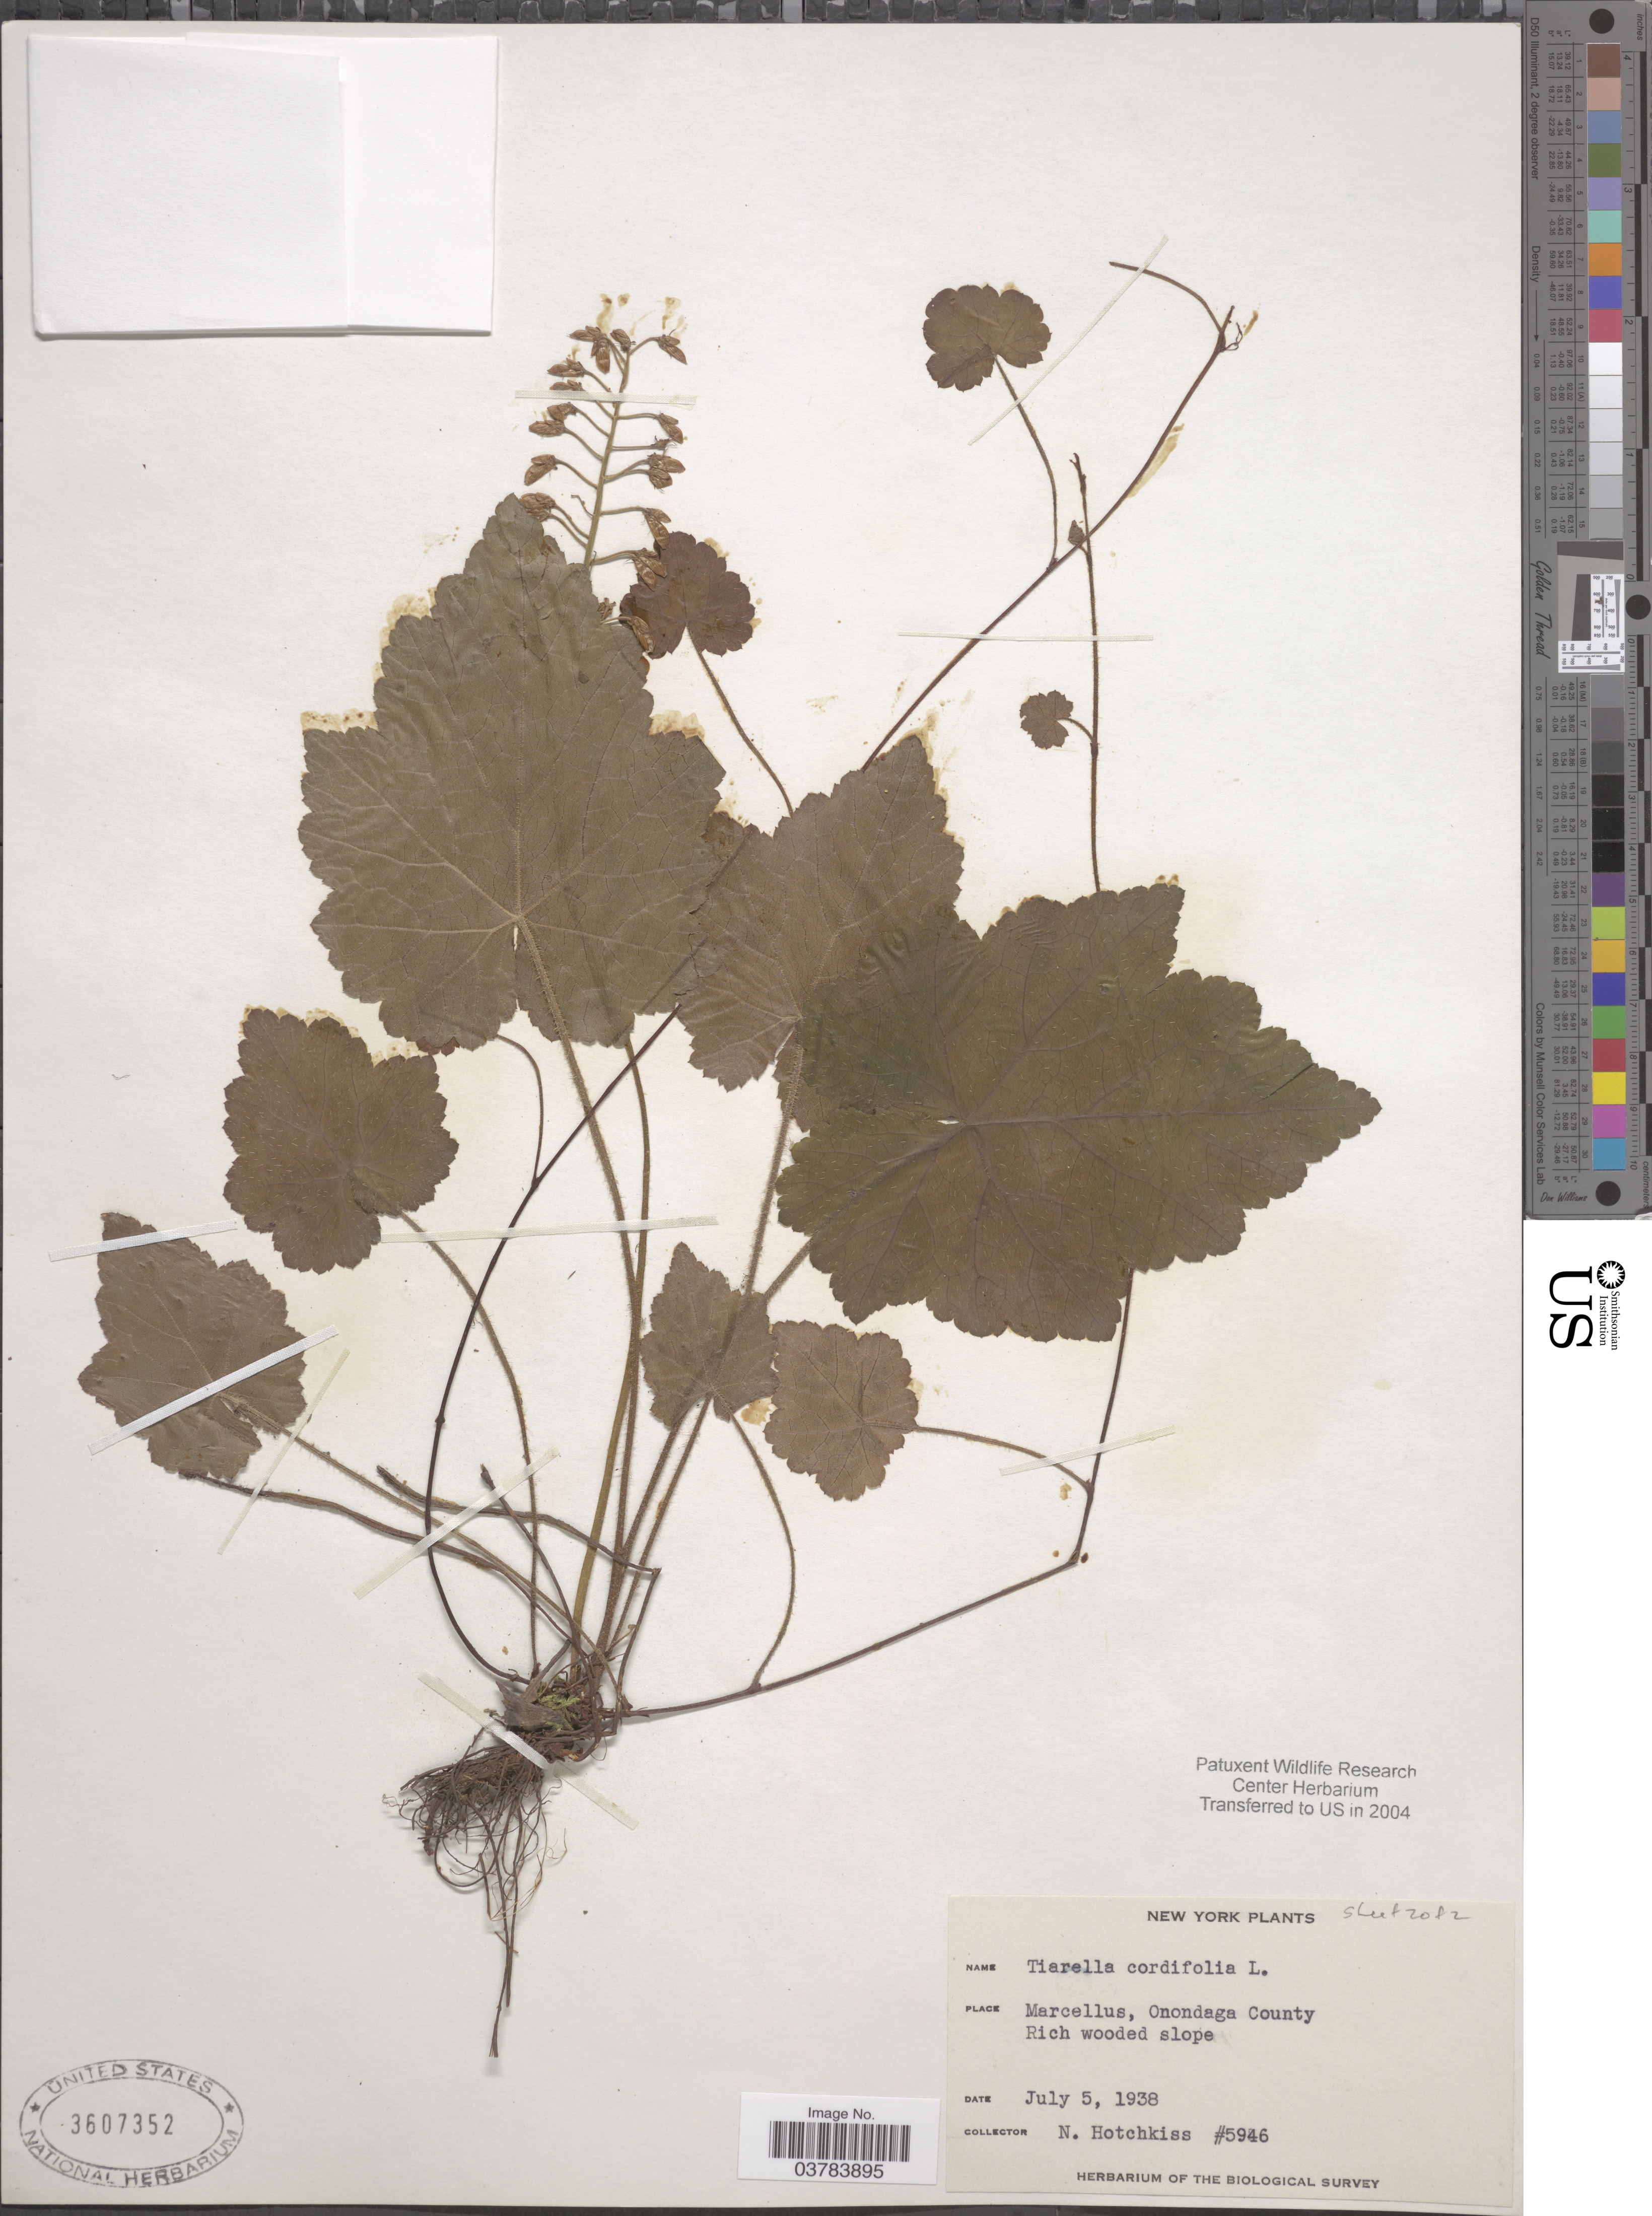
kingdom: Plantae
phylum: Tracheophyta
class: Magnoliopsida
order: Saxifragales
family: Saxifragaceae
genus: Tiarella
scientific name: Tiarella cordifolia var. typica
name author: Lakela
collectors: N. Hotchkiss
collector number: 5946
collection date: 1938-07-05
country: United States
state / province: New York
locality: Marcellus, Onondaga County. Rich wooded slope. The Biological Survey.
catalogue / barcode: US 3607352